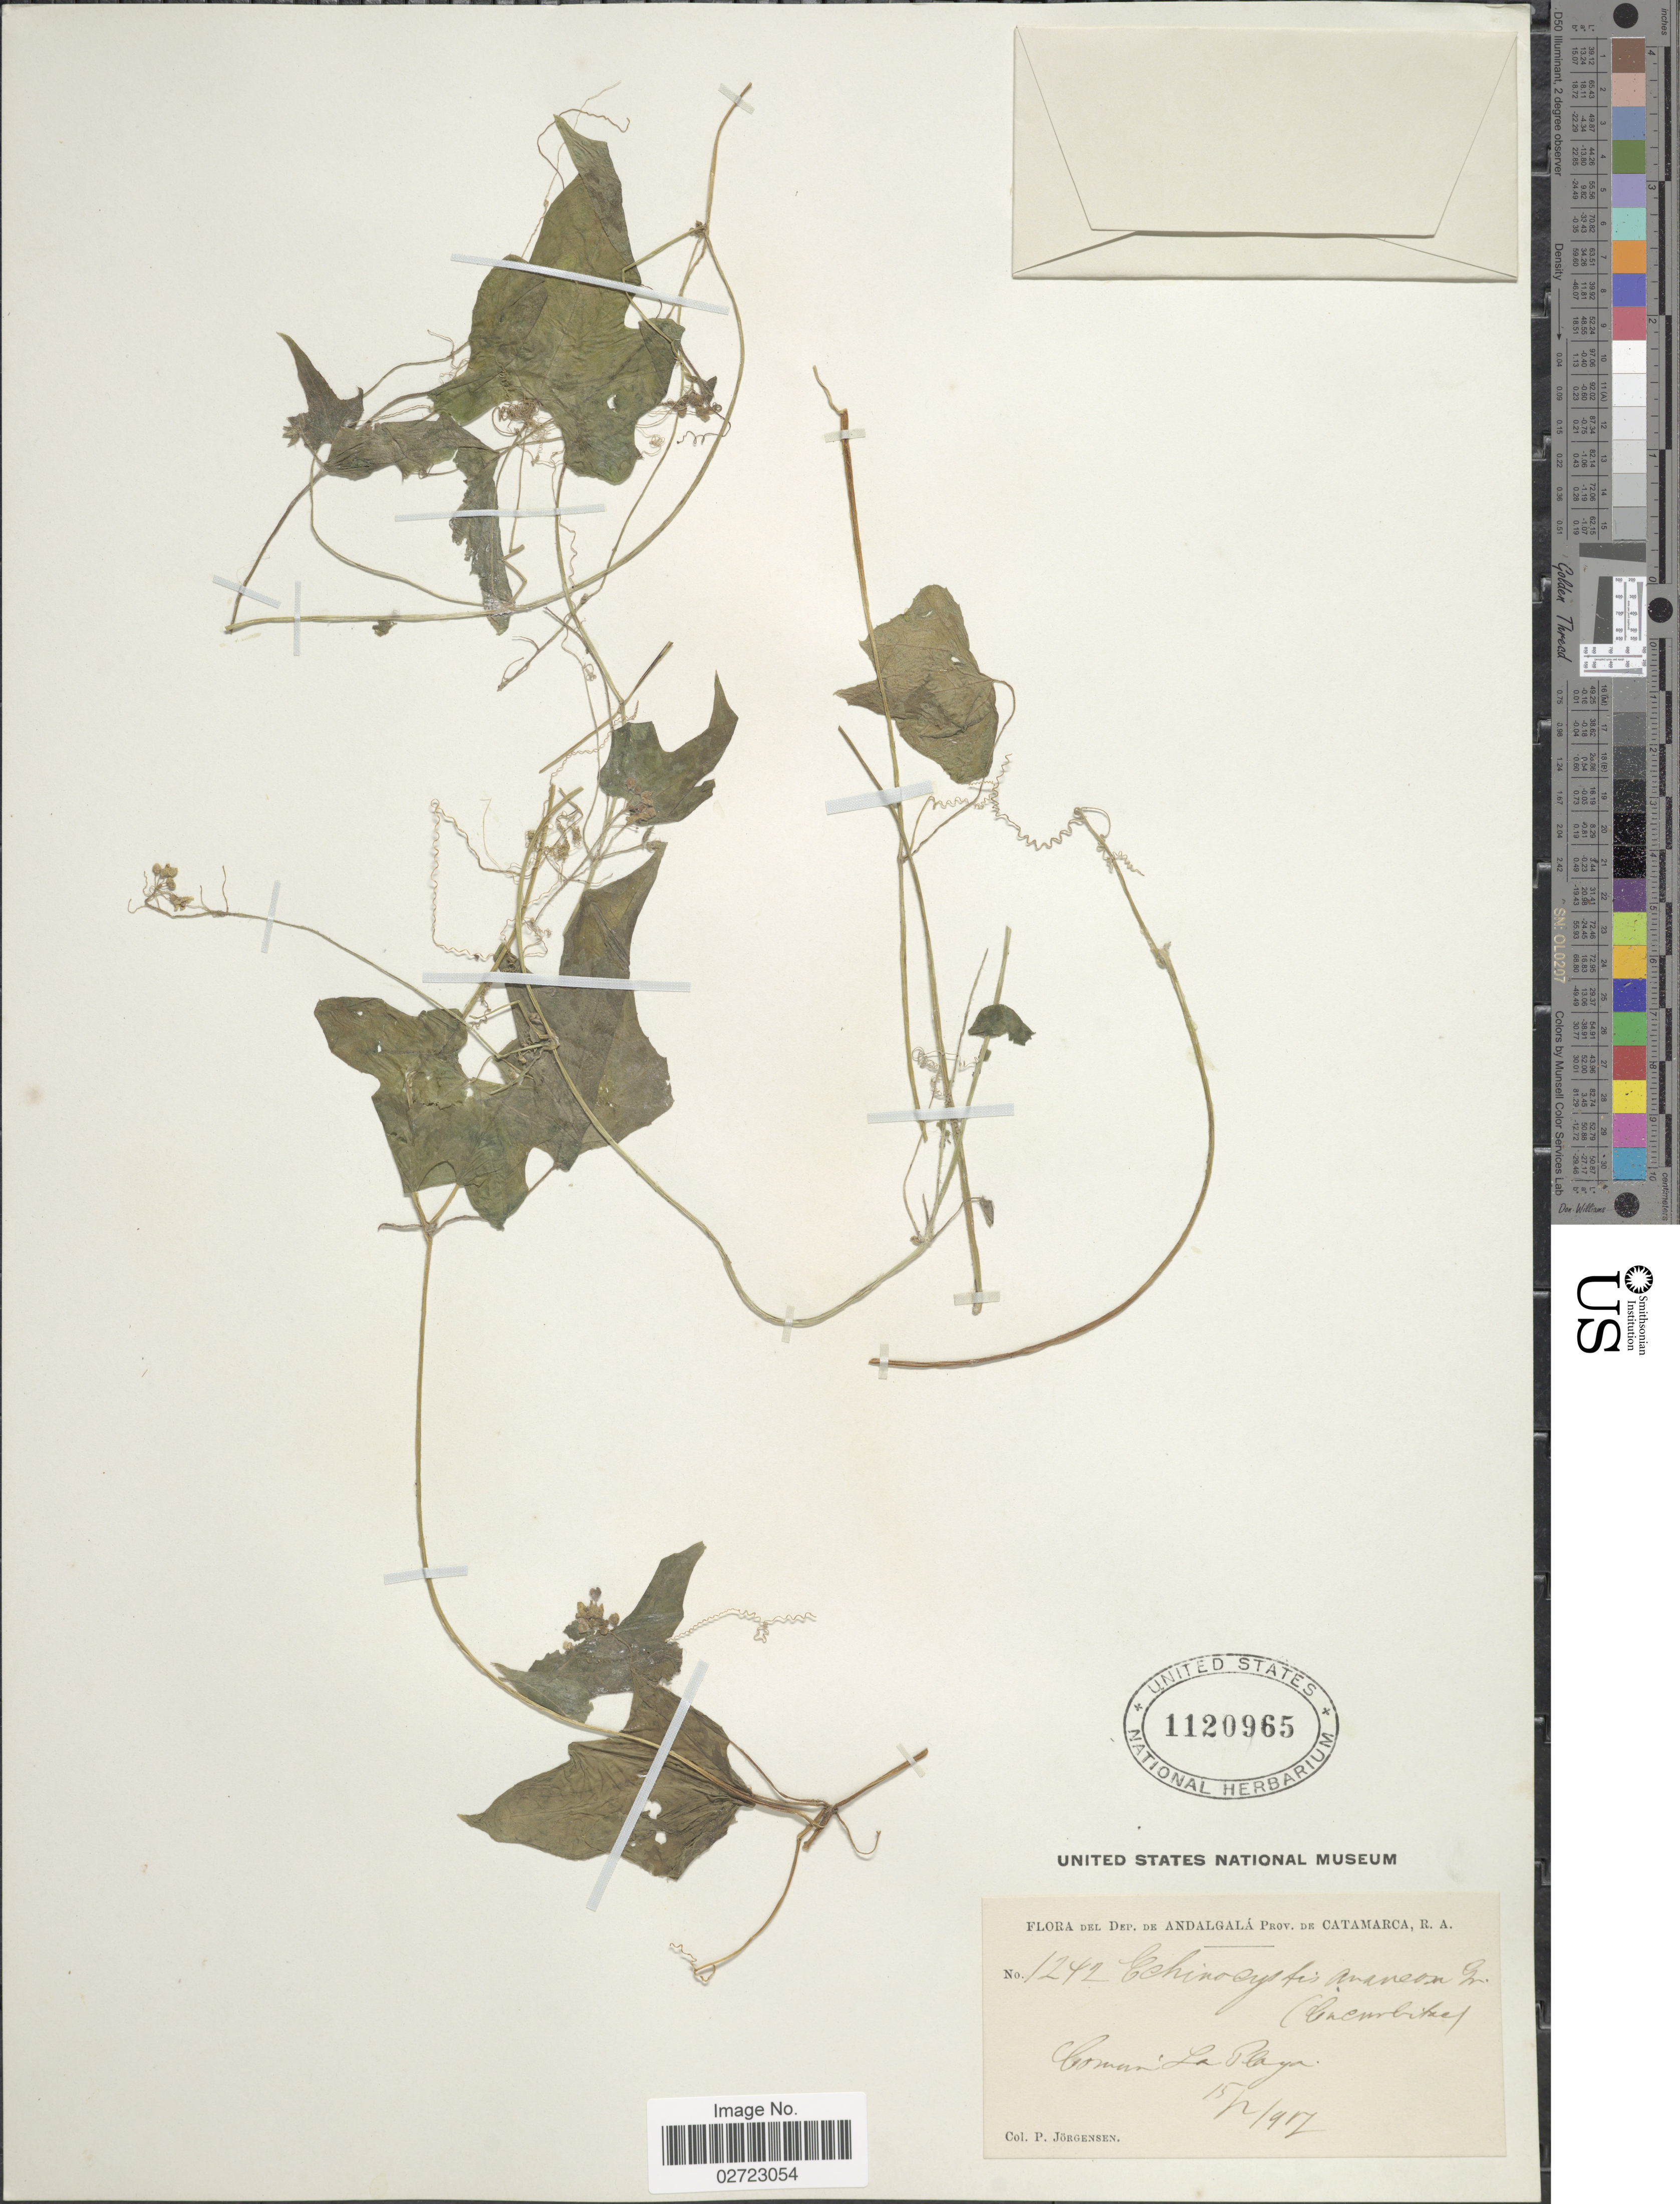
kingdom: Plantae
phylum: Tracheophyta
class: Magnoliopsida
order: Cucurbitales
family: Cucurbitaceae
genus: Echinopepon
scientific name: Echinopepon racemosus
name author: (Steud.) C. Jeffrey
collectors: P. Jörgensen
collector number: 1242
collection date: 1917-02-15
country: Argentina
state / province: Catamarca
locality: La Playa.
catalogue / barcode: US 1120965